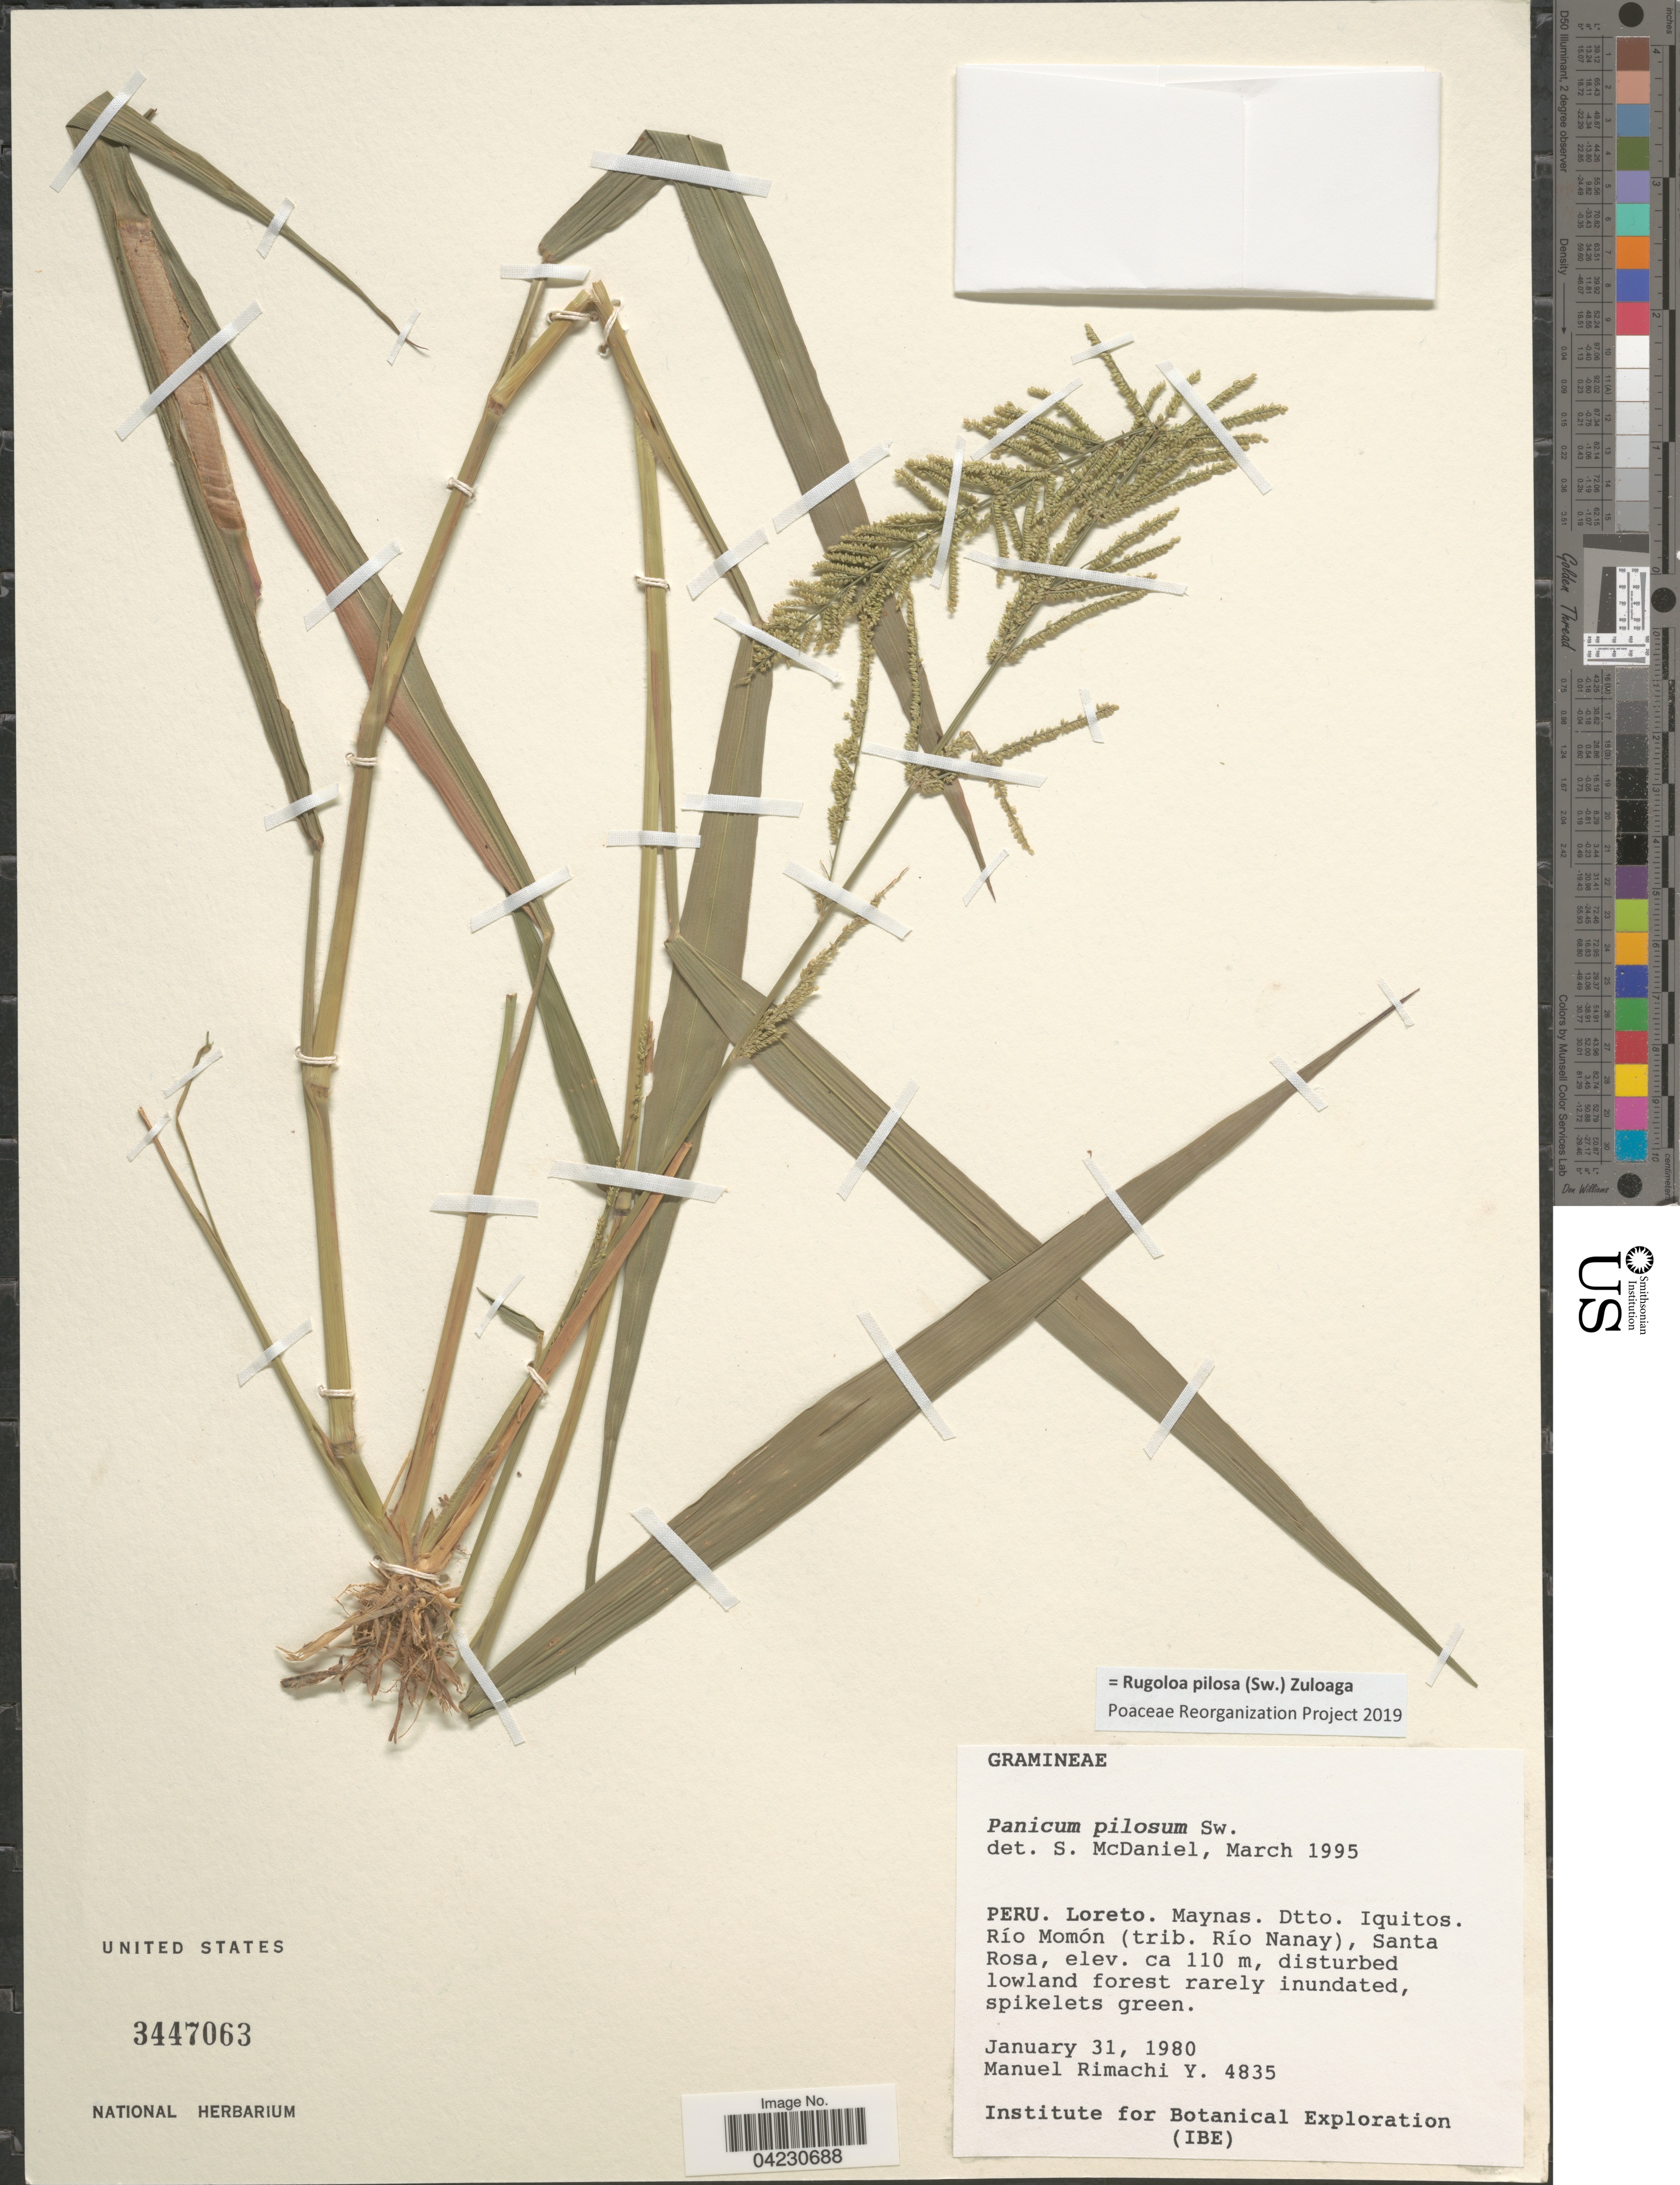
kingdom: Plantae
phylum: Tracheophyta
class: Liliopsida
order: Poales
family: Poaceae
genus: Rugoloa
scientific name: Rugoloa pilosa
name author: (Sw.) Zuloaga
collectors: M. Rimachi Y.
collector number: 4835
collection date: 1980-01-31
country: Peru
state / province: Loreto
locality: Maynas. Dtto. Iquitos. Río Momón (trib. Río Nanay), Santa Rosa. Institute for Botanical Exploration (IBE).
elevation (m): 110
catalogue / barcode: US 3447063